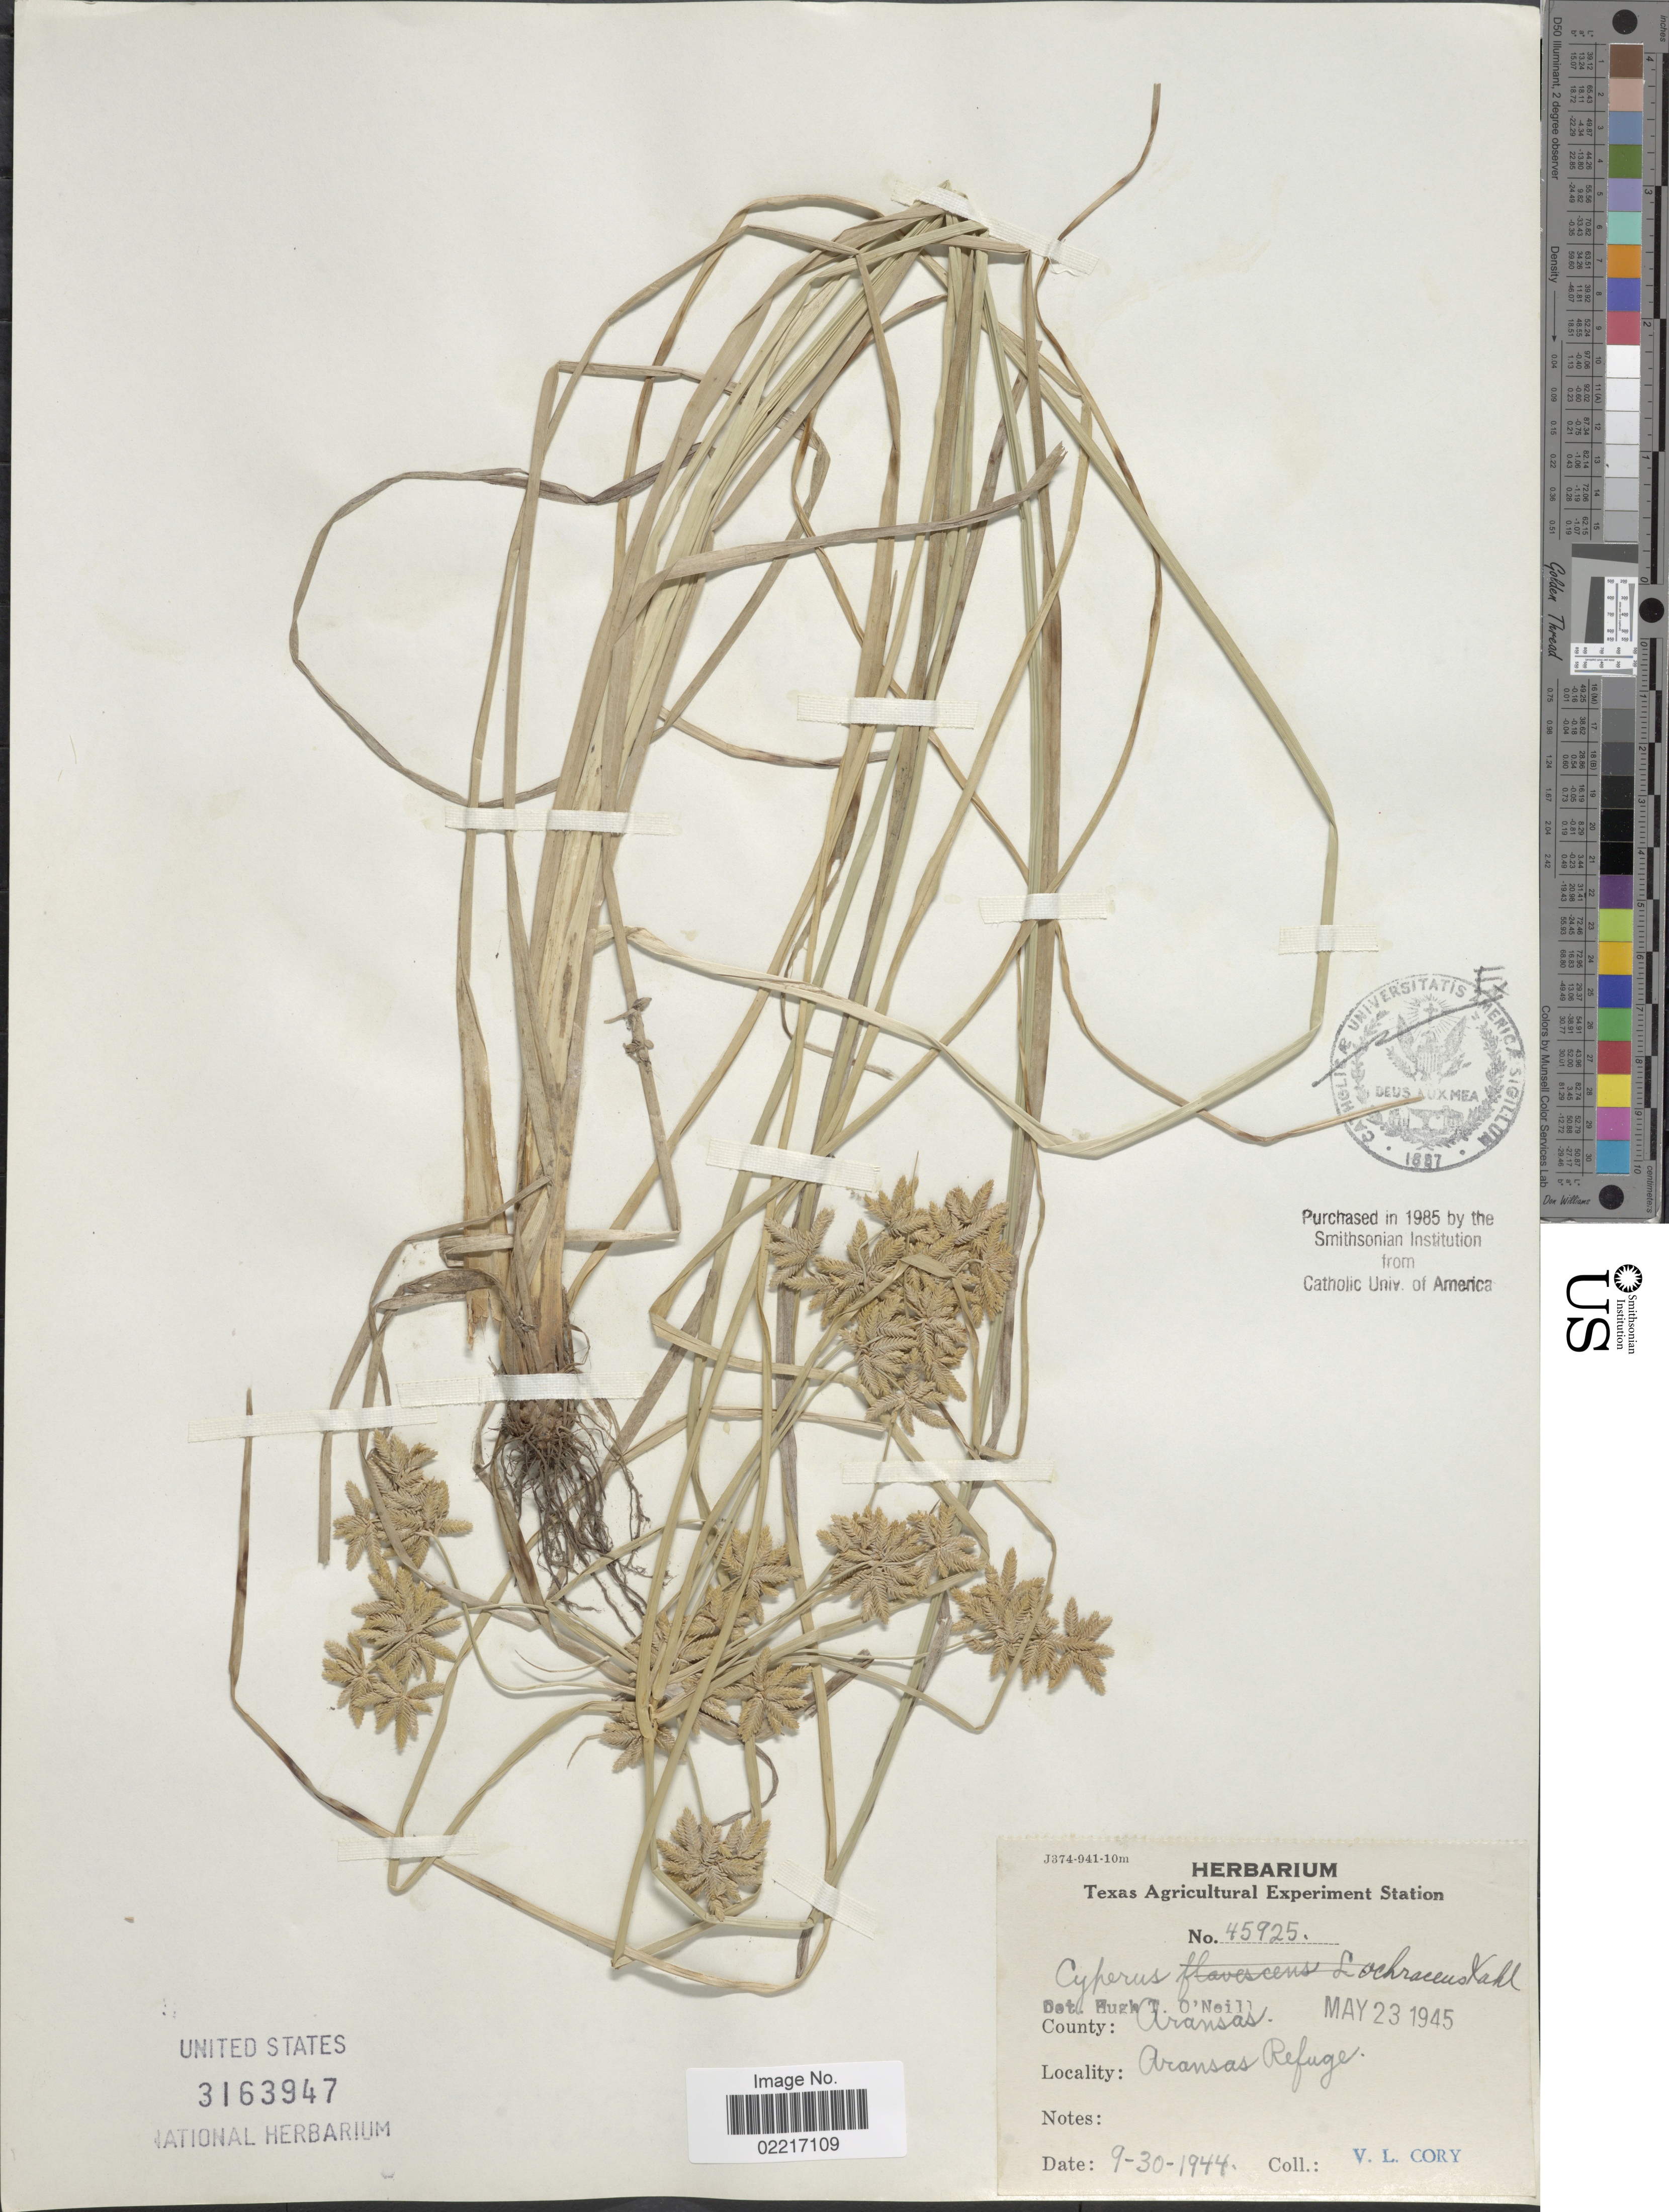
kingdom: Plantae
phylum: Tracheophyta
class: Liliopsida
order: Poales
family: Cyperaceae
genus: Cyperus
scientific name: Cyperus ochraceus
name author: Vahl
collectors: V. Cory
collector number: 45925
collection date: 1944-09-30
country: United States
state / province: Texas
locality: County: Aransas, Aransas Refuge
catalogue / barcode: US 3163947